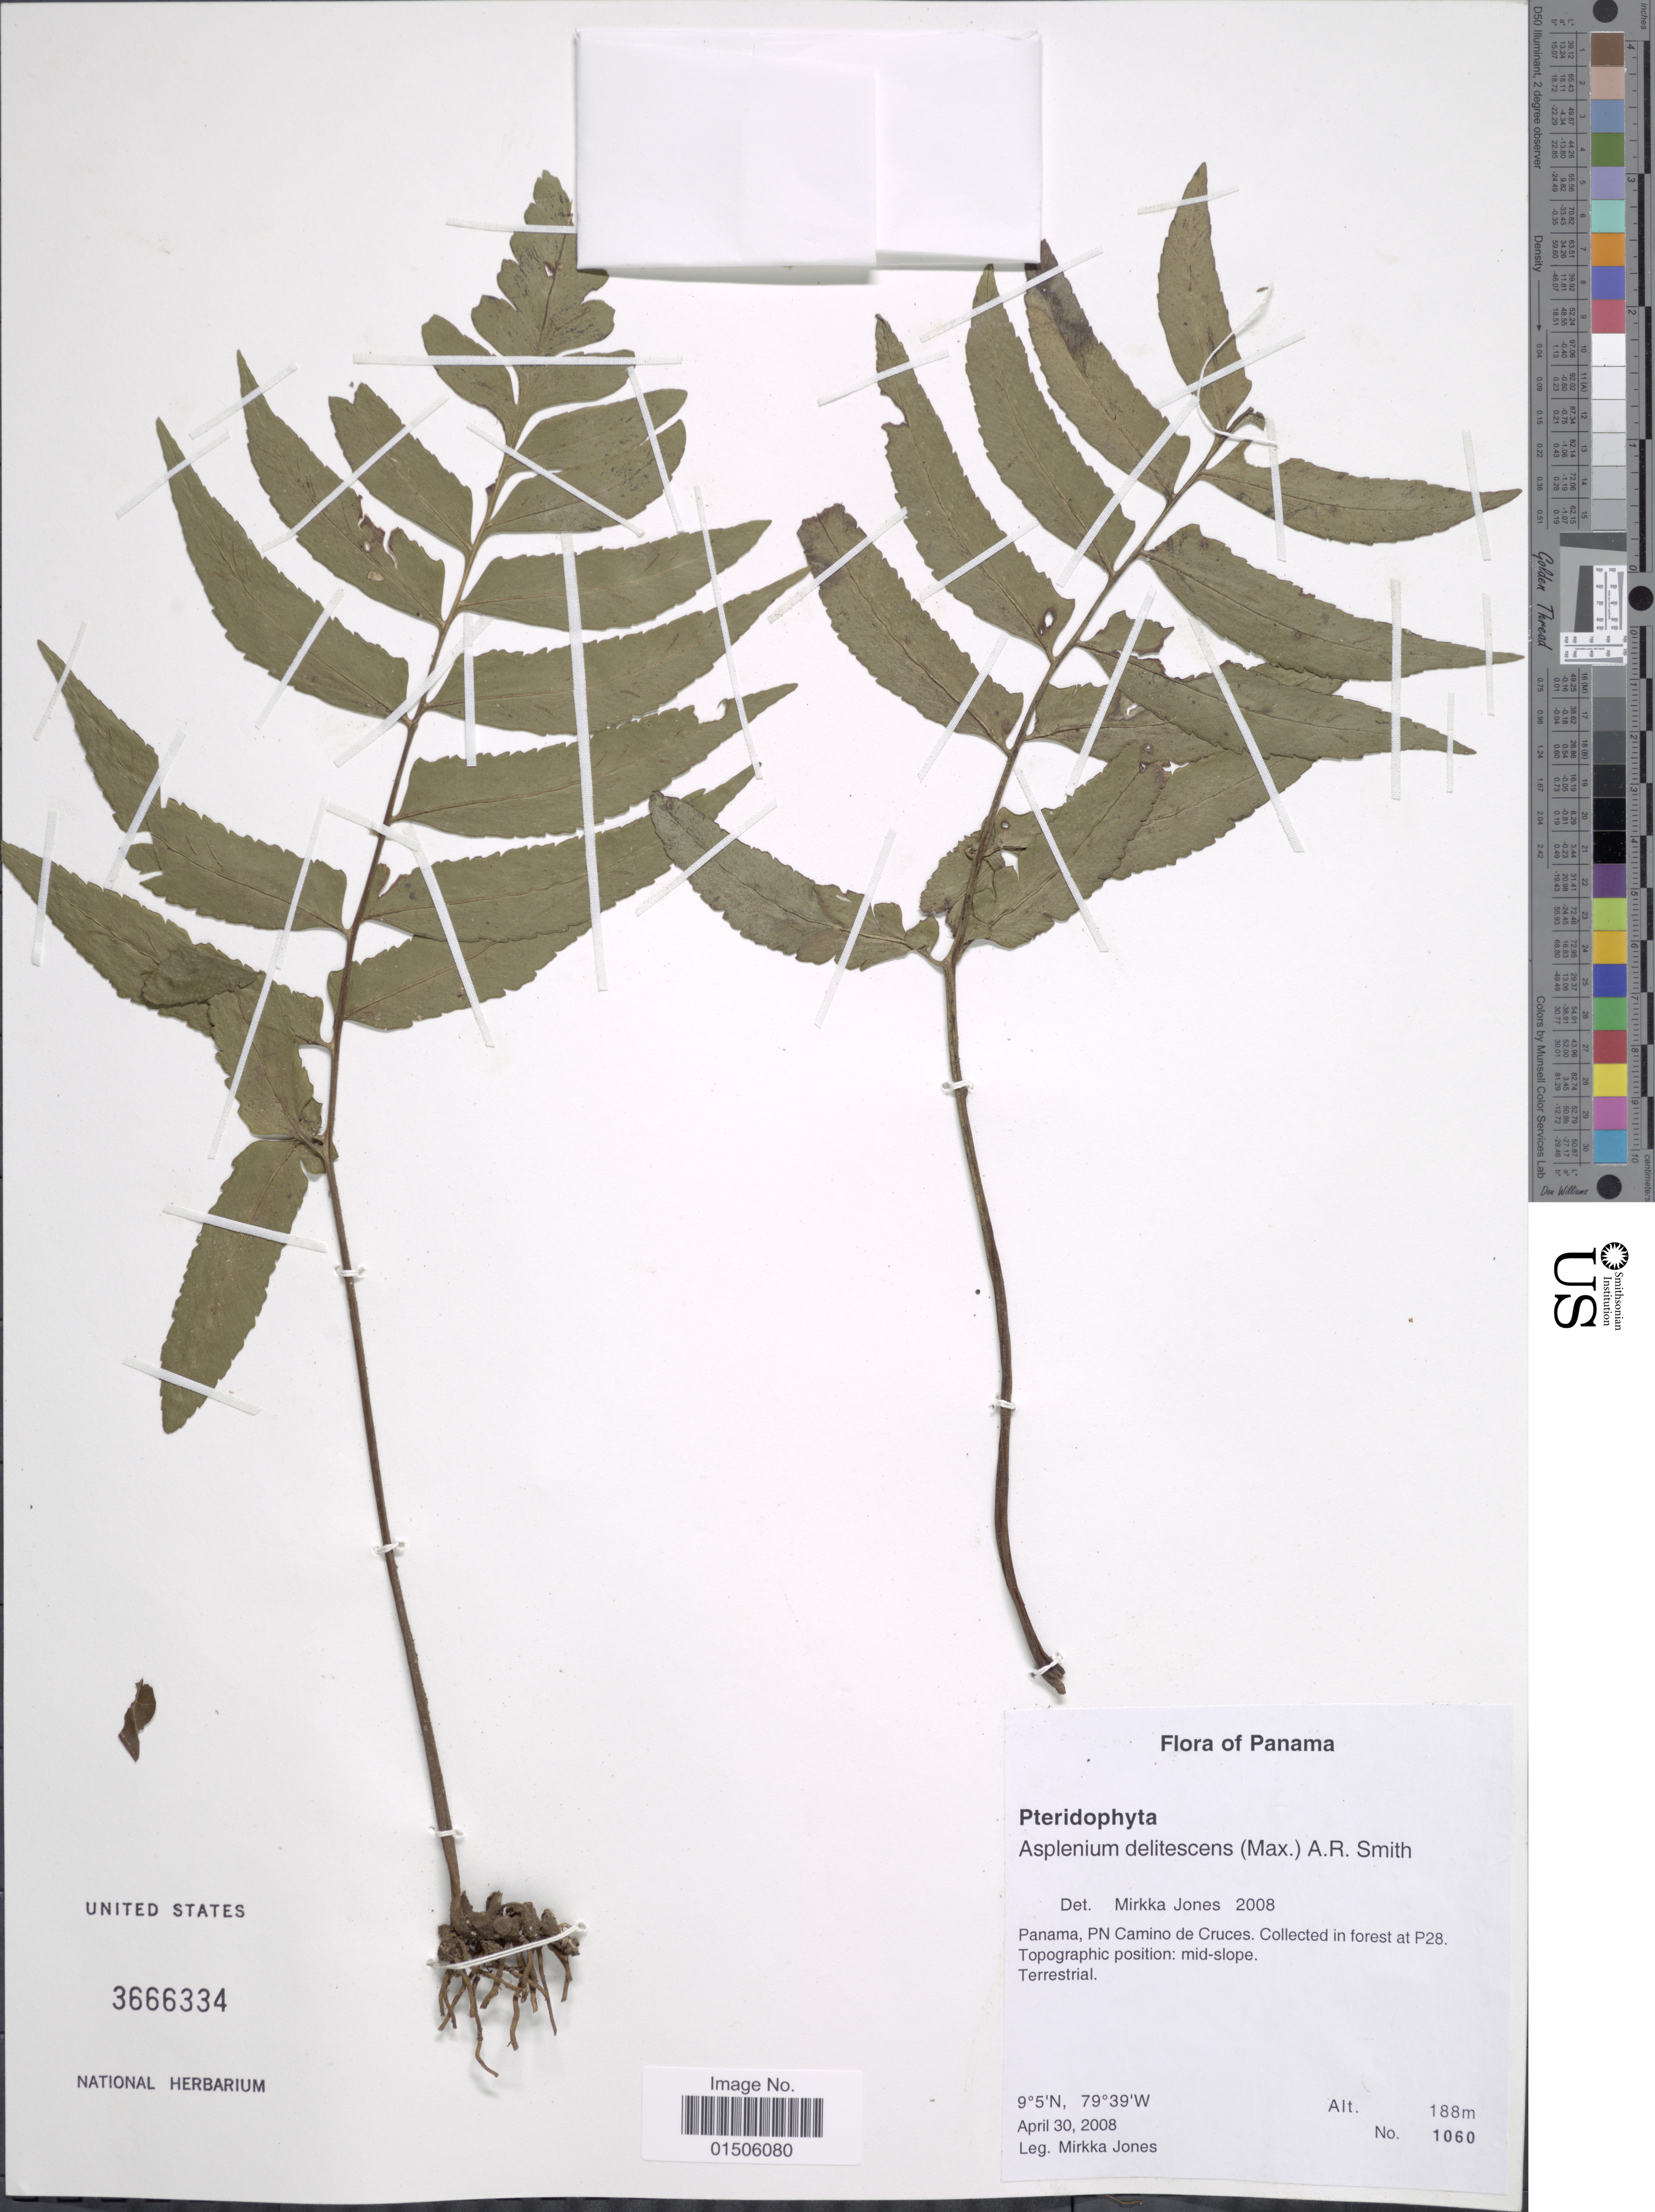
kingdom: Plantae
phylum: Tracheophyta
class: Polypodiopsida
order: Polypodiales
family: Aspleniaceae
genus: Asplenium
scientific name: Asplenium delitescens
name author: (Maxon) L.D. Gómez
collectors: M. Jones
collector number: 1060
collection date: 2008-04-30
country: Panama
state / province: Panamá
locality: PN Camino de Cruces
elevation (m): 188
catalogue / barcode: US 366334